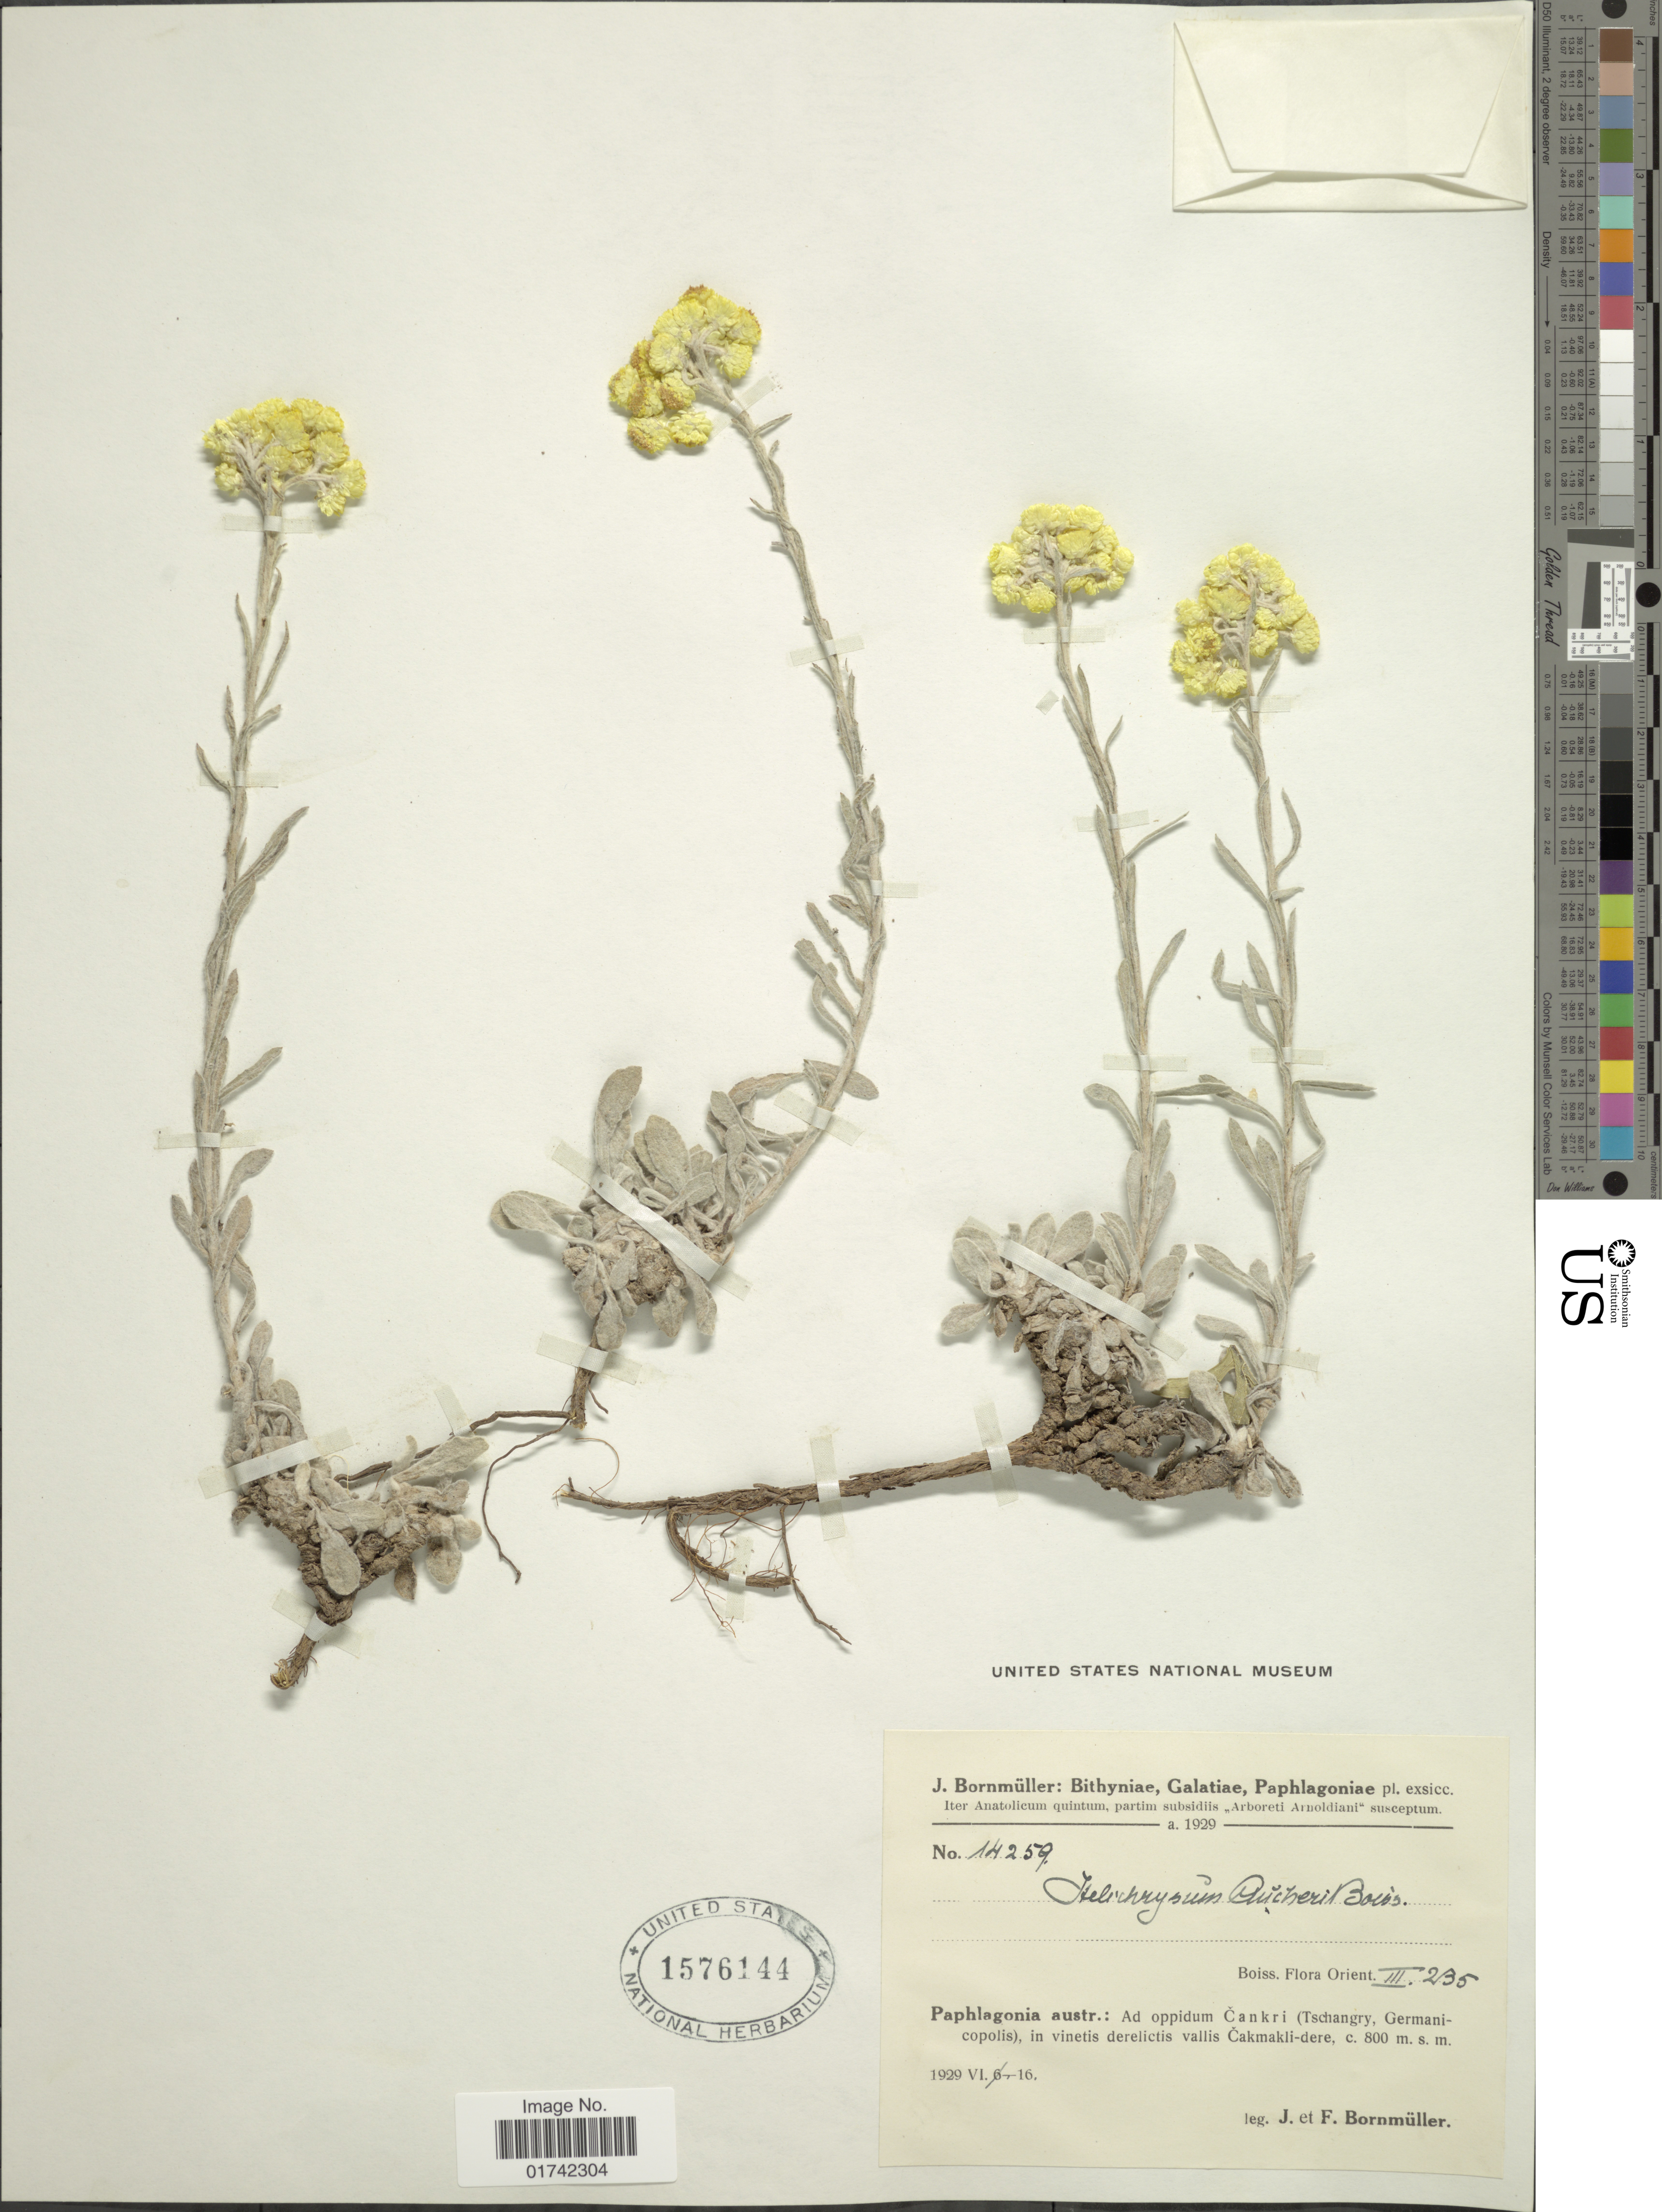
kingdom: Plantae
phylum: Tracheophyta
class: Magnoliopsida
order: Asterales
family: Asteraceae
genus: Helichrysum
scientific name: Helichrysum aurantiacum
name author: (A. Huet) Boiss.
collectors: J. Bornmüller & F. Bornmüller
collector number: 14259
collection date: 1929-06-16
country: Turkey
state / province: Ankara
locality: Paphlagonia austr., ad oppidum Cankri (Tschangry, Germanicopolis), in vinetis derelictis vallis Cakmakli-dere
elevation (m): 800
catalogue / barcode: US 1576144